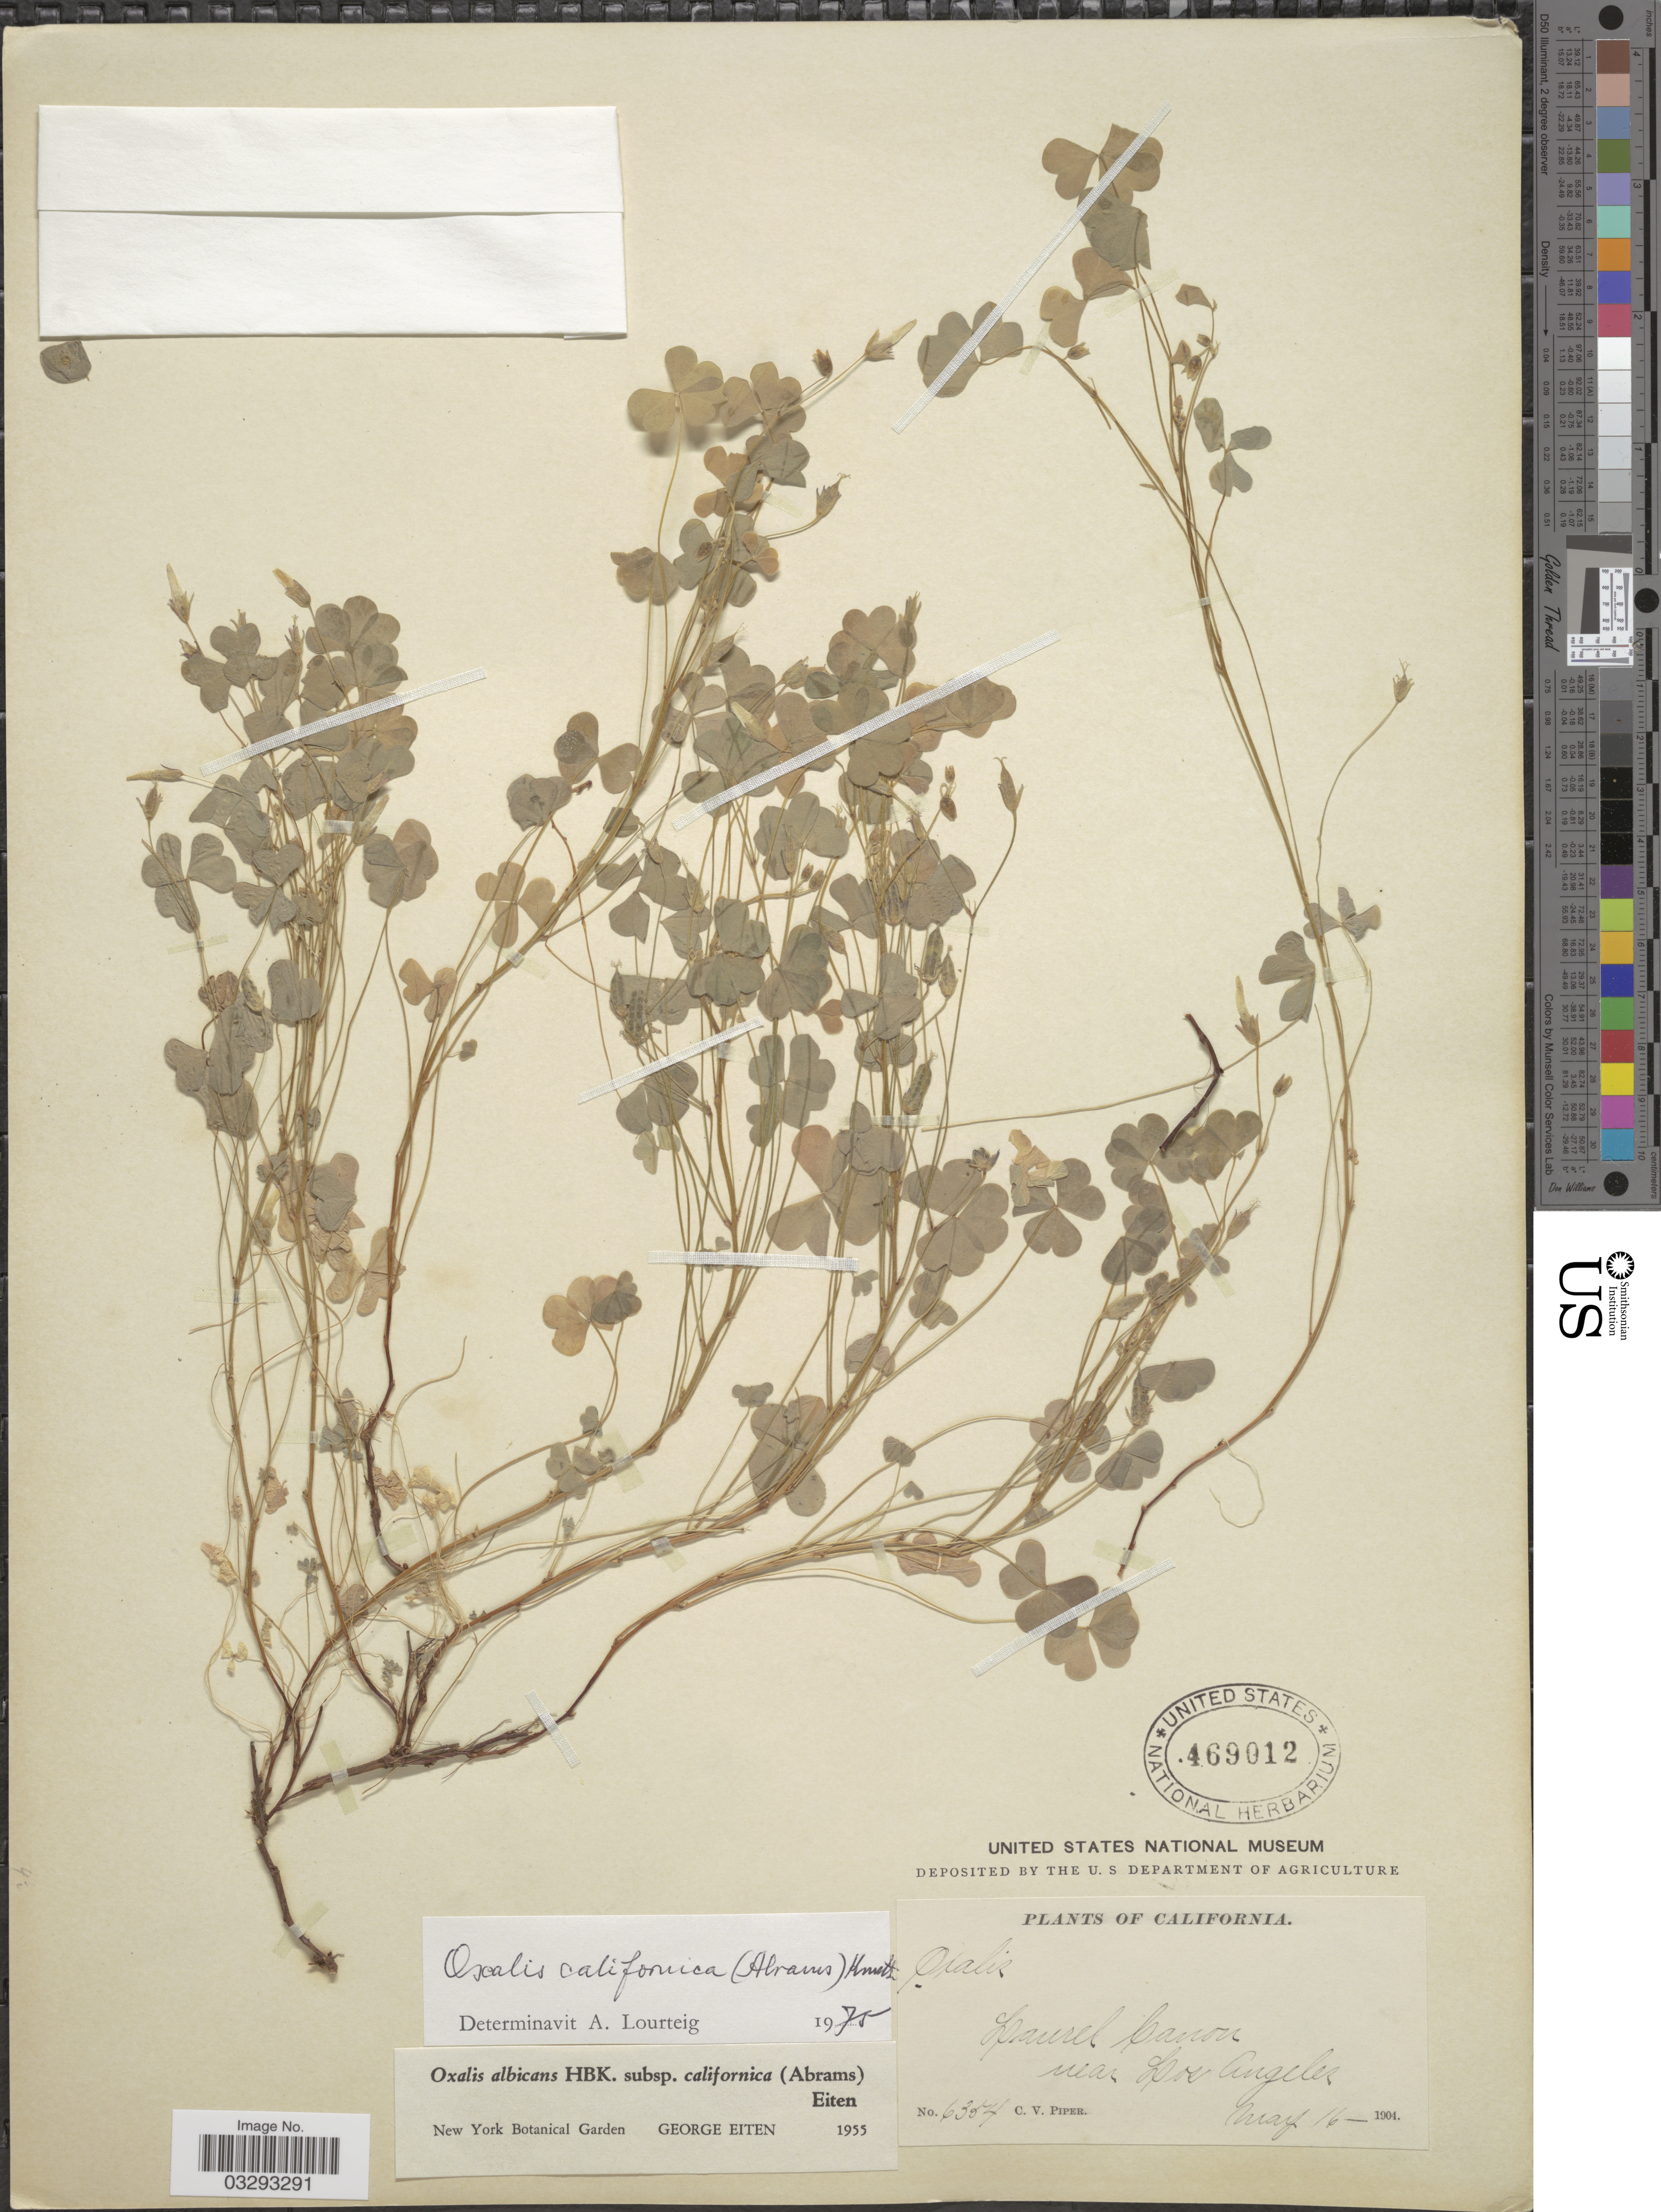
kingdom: Plantae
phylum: Tracheophyta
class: Magnoliopsida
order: Oxalidales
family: Oxalidaceae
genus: Oxalis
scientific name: Oxalis californica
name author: (Abrams) R. Knuth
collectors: C. V. Piper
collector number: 6354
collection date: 1904-03-16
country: United States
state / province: California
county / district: Los Angeles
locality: Laurel Canon near Los Angeles.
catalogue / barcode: US 469012